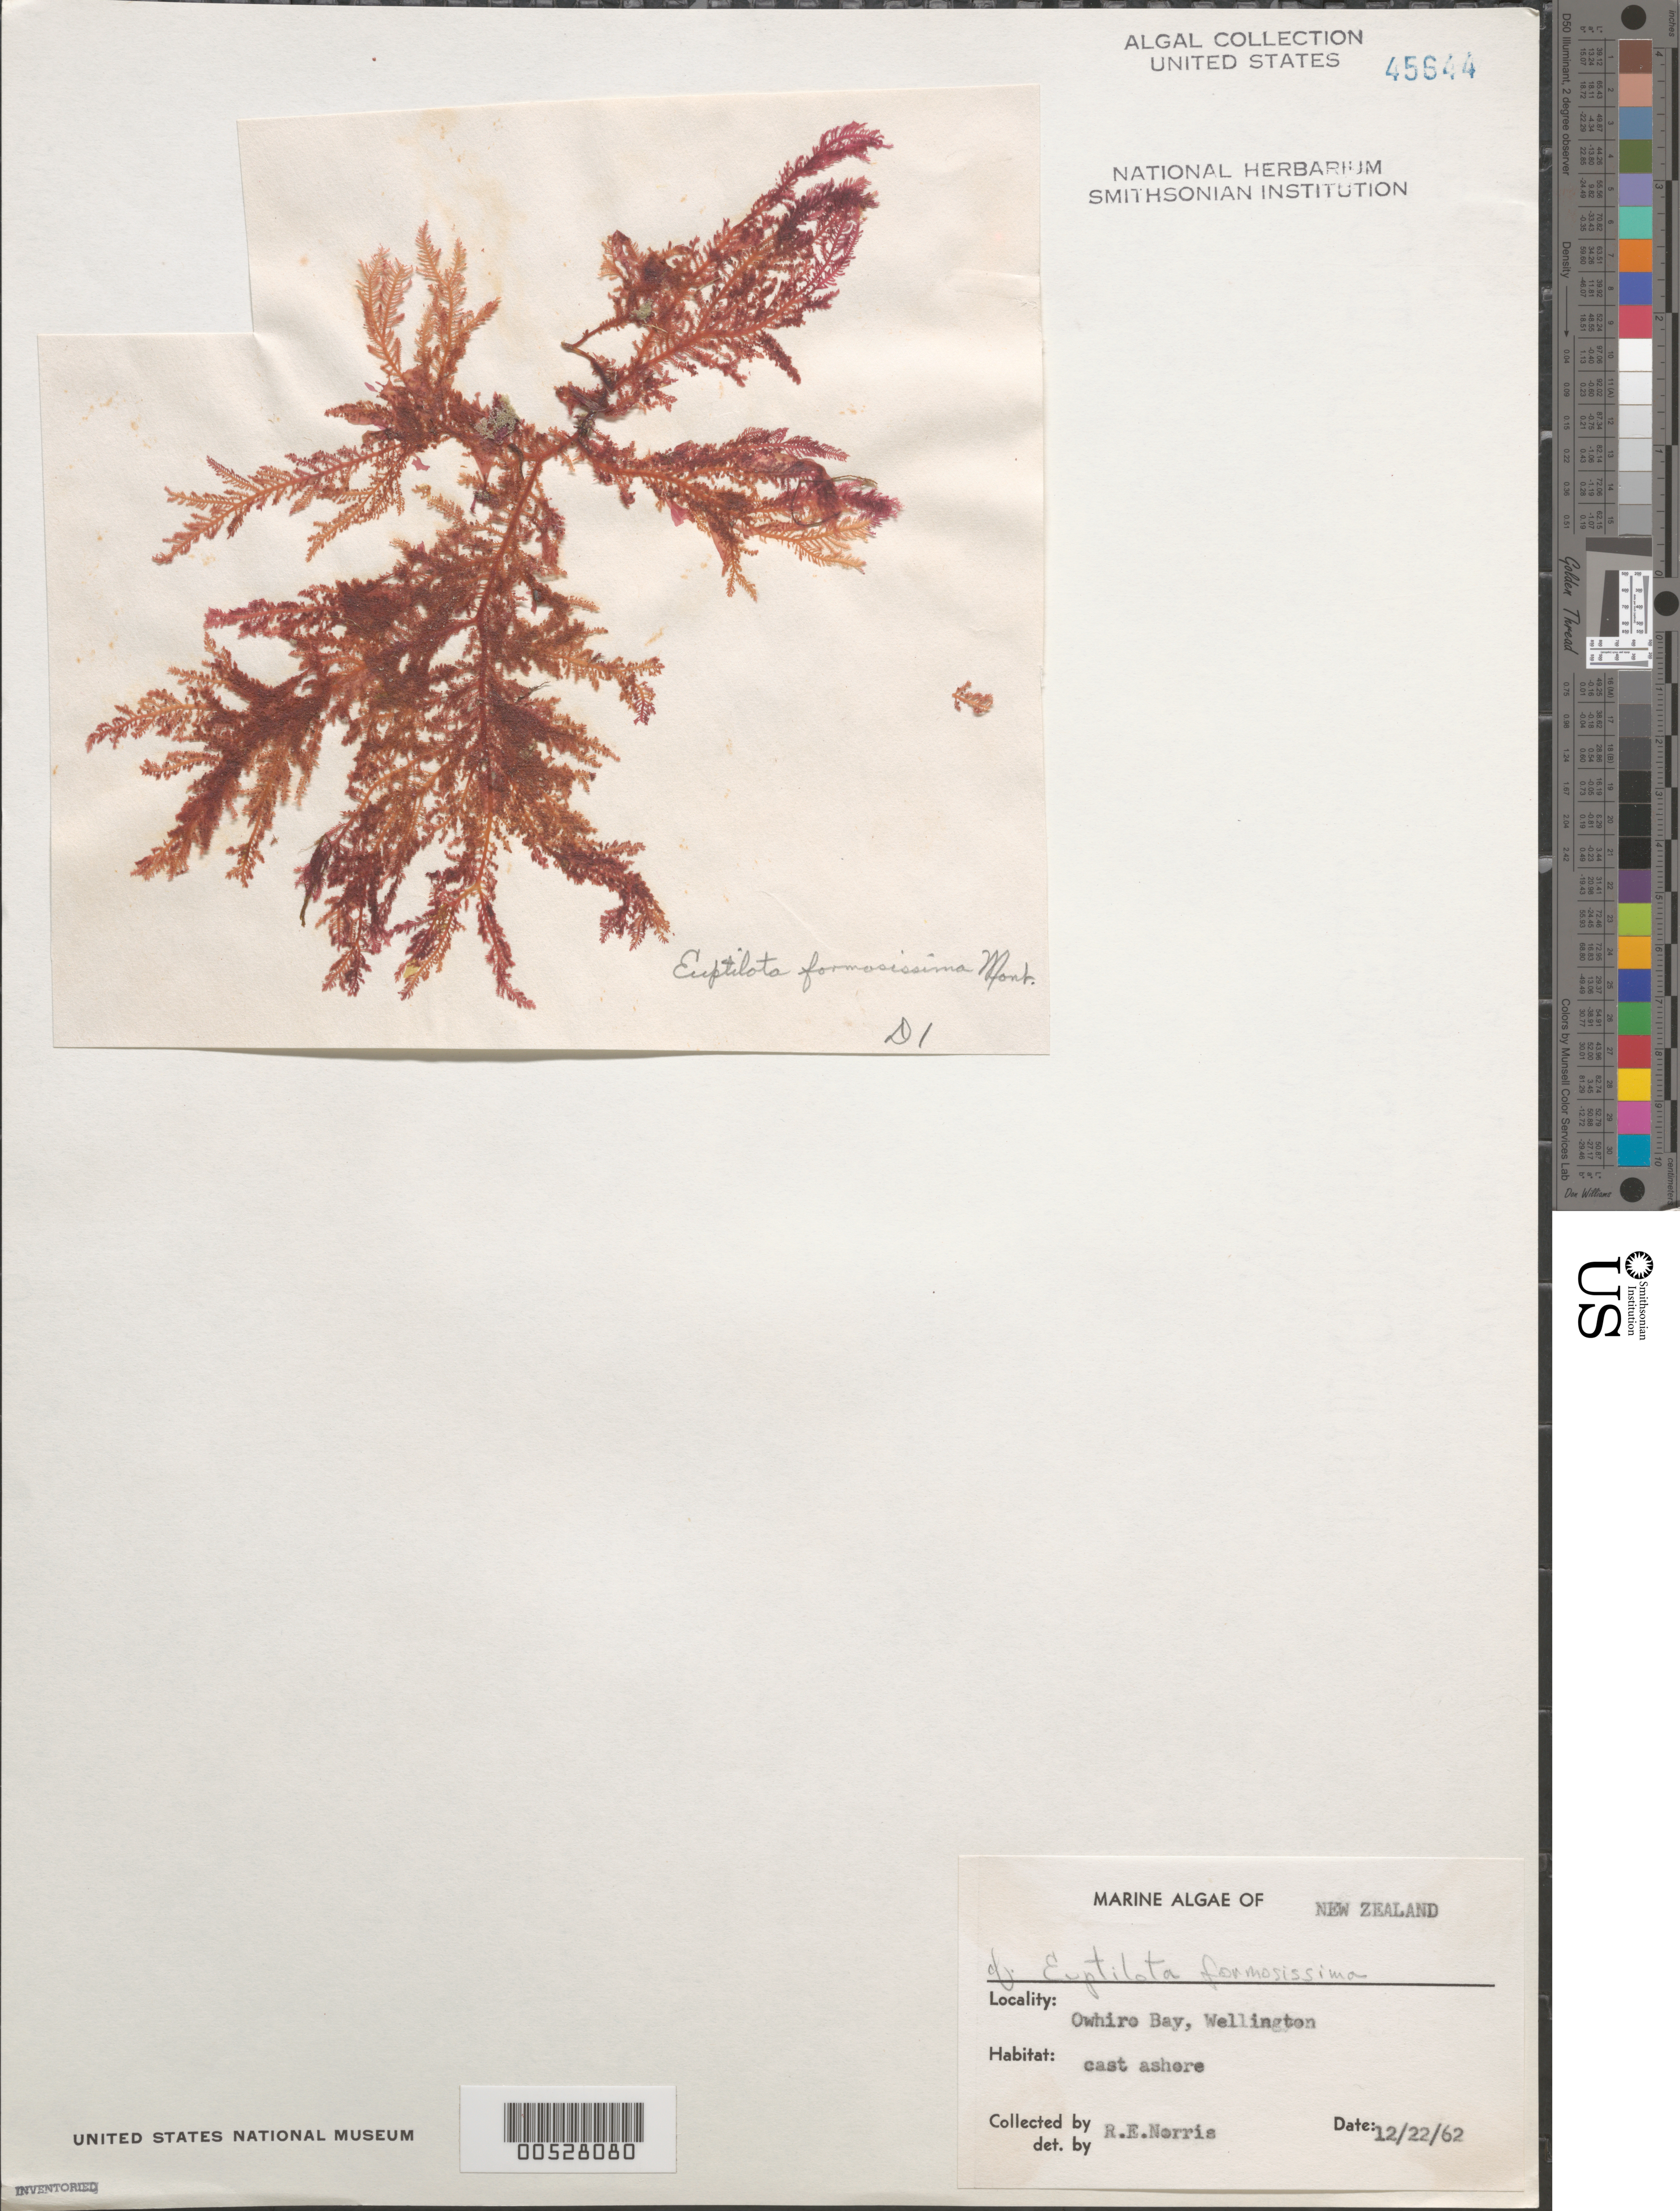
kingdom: Plantae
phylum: Rhodophyta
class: Florideophyceae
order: Ceramiales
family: Callithamniaceae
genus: Euptilota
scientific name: Euptilota formosissima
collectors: R. E. Norris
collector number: D1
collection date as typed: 22 Dec 1962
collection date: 1962-12-22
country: New Zealand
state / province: Wellington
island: North Island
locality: Owhiro Bay, Wellington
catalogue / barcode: US 45644